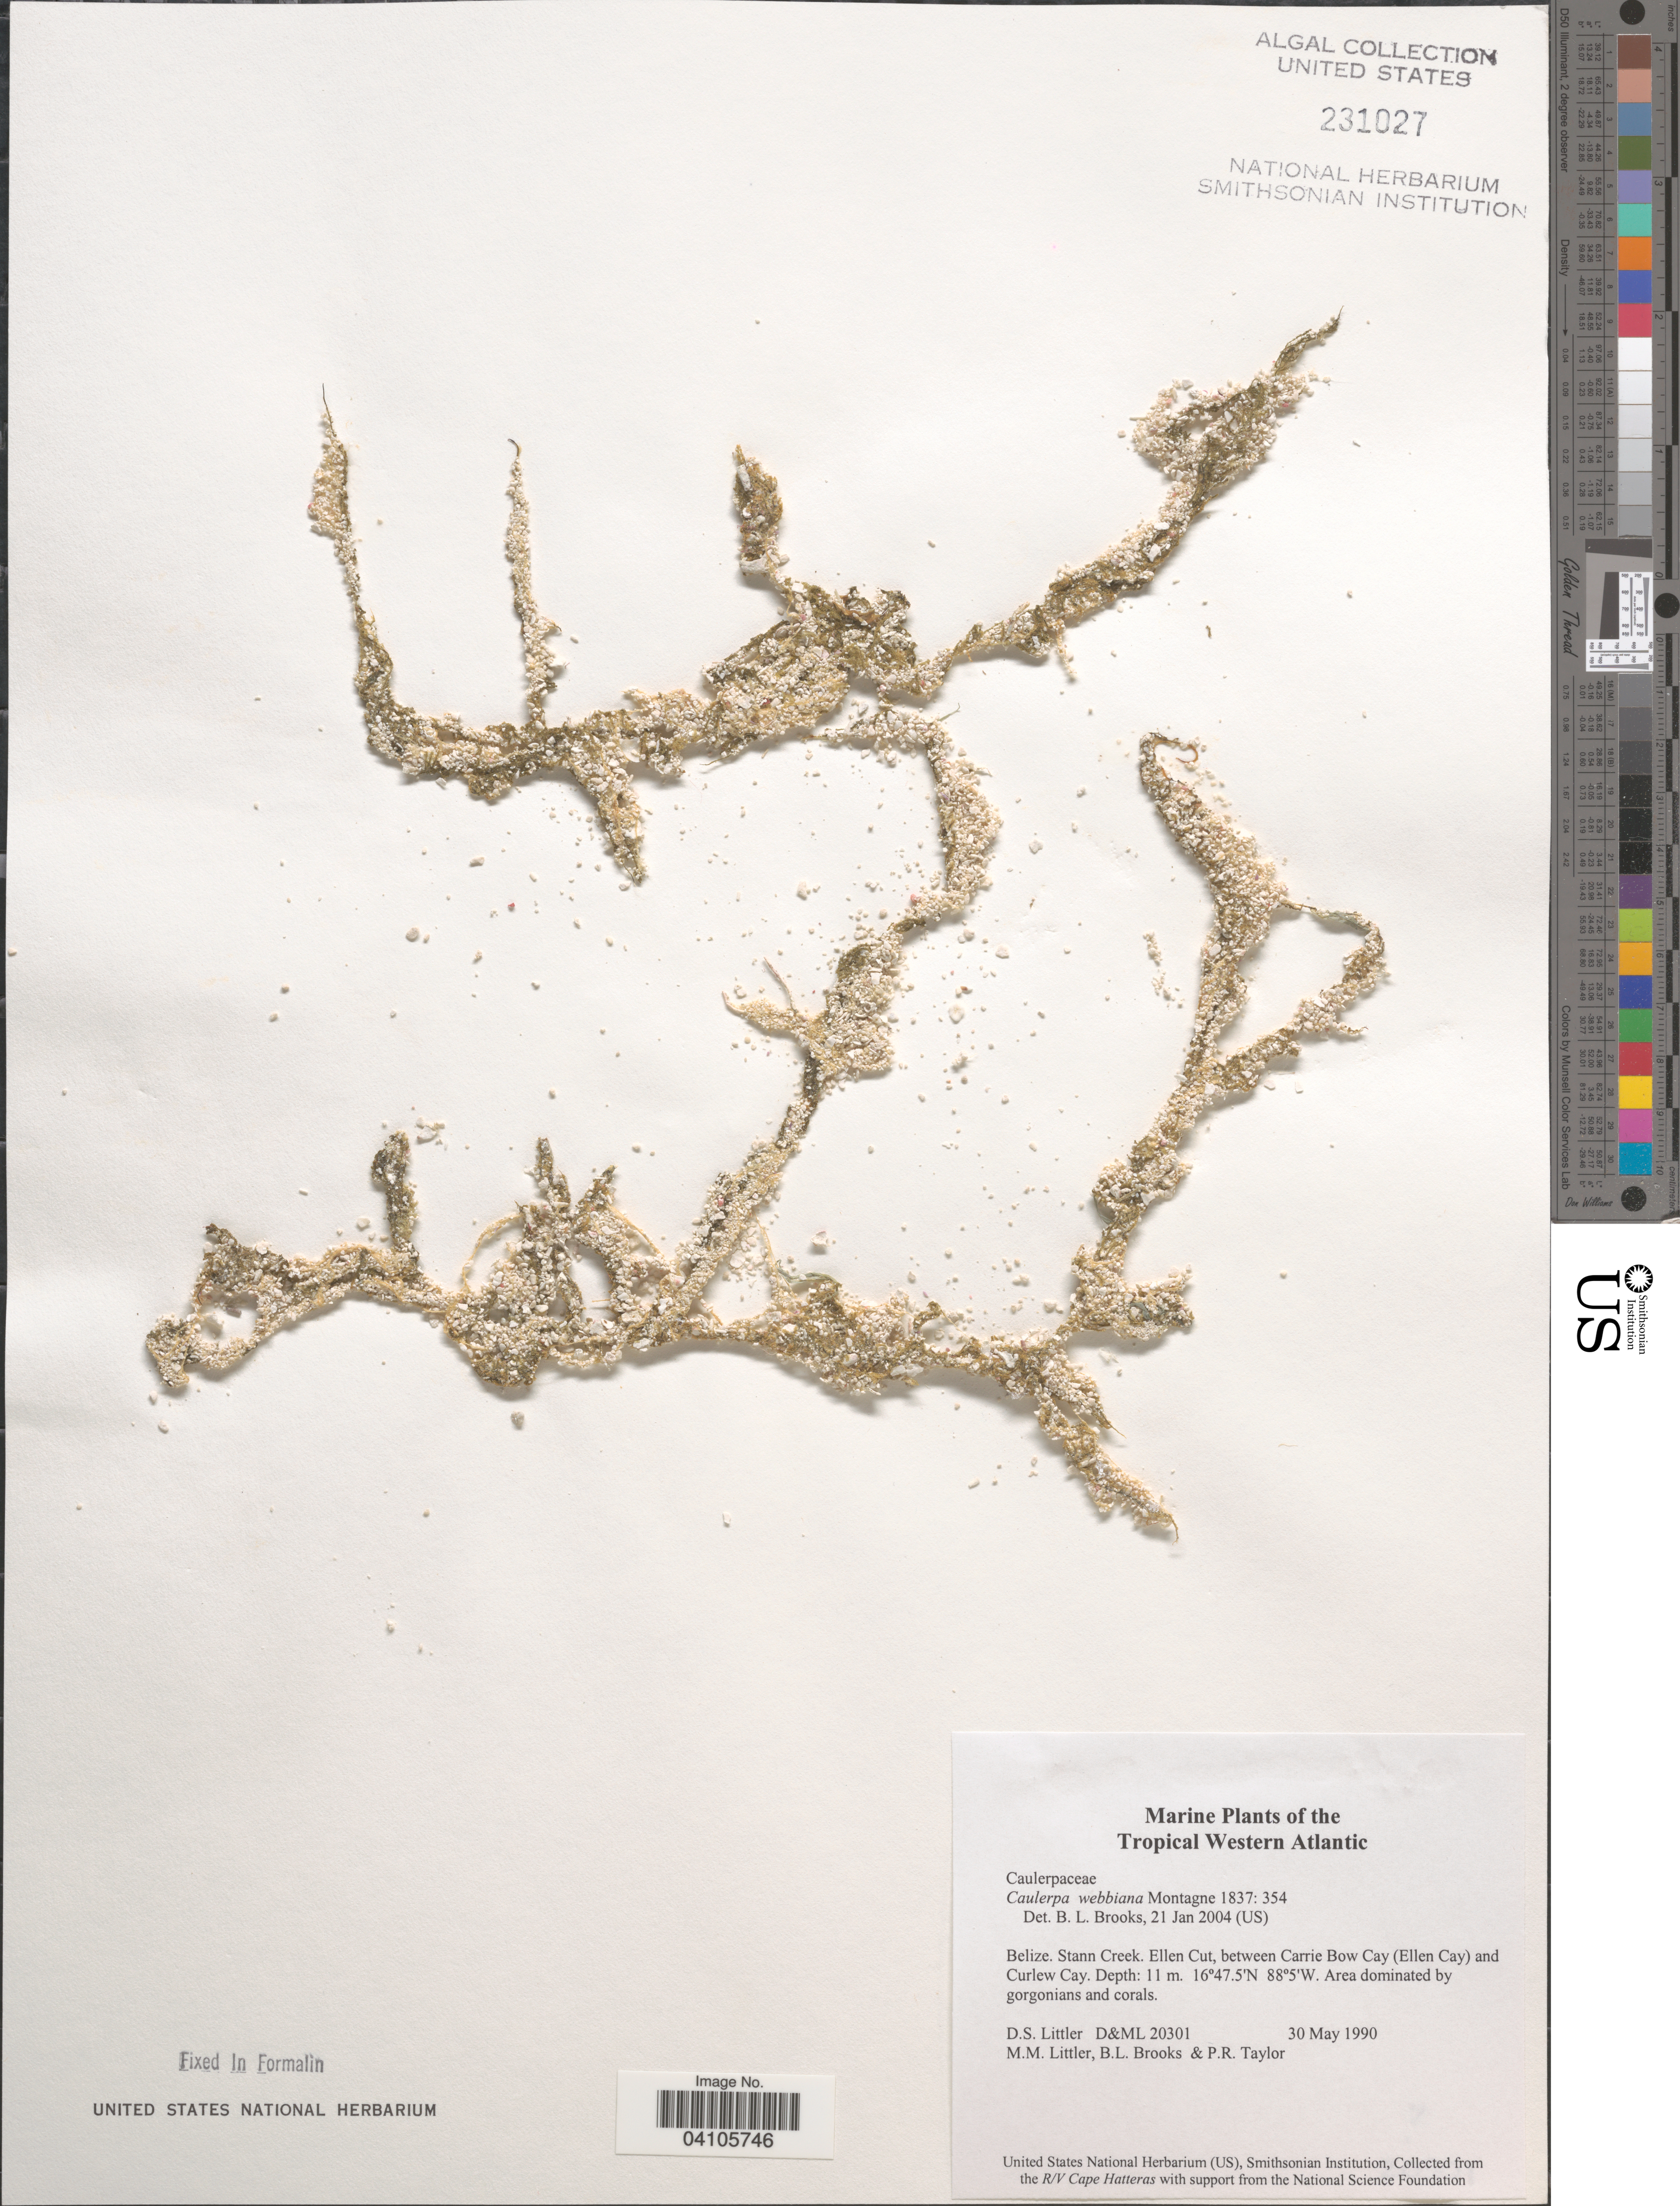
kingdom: Plantae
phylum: Chlorophyta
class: Ulvophyceae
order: Bryopsidales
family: Caulerpaceae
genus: Caulerpa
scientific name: Caulerpa webbiana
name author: Mont.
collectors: D. S. Littler, B. Brooks & P. R. Taylor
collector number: D&ML20301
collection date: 1990-05-30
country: Belize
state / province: Belize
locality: Tropical Western Atlantic. Stann Creek. Ellen Cut, between Carrie Bow cay (Ellen Cay) and Curlew Cay.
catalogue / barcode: US 231027